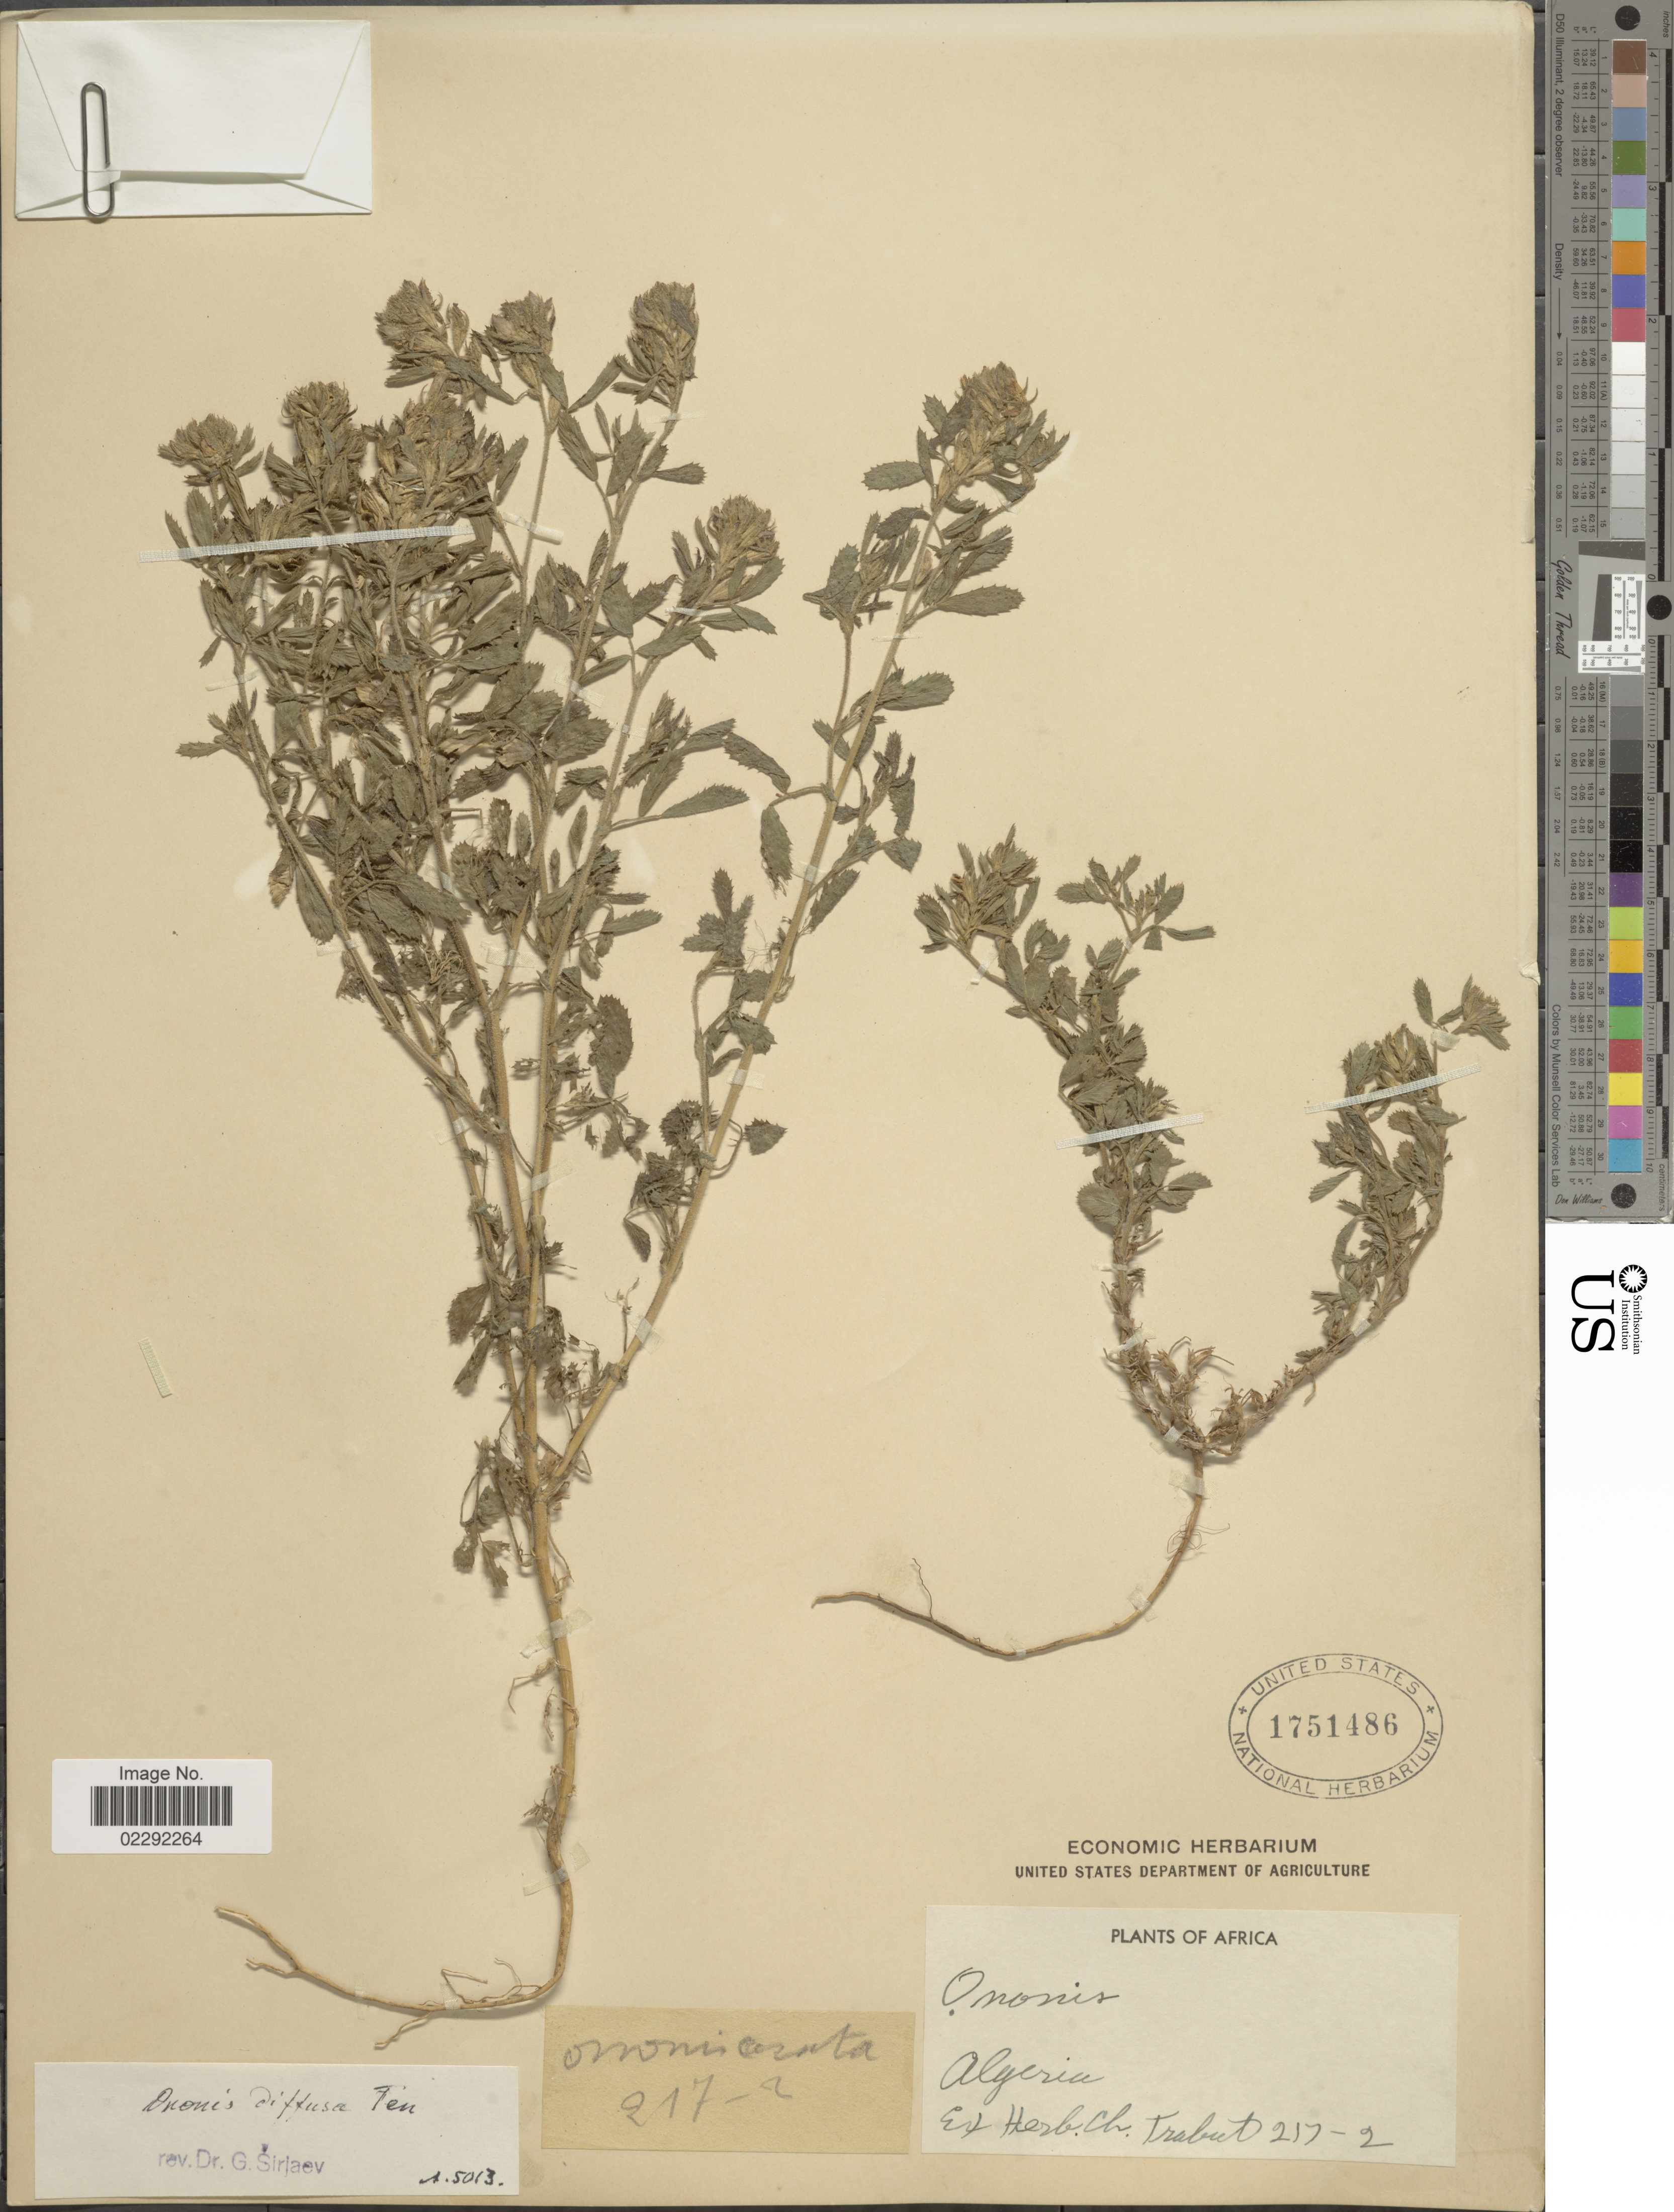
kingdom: Plantae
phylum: Tracheophyta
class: Magnoliopsida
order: Fabales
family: Fabaceae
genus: Ononis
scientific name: Ononis diffusa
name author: Ten.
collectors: Ex herb. Ch. Trabut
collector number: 217-2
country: Algeria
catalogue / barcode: US 1751486